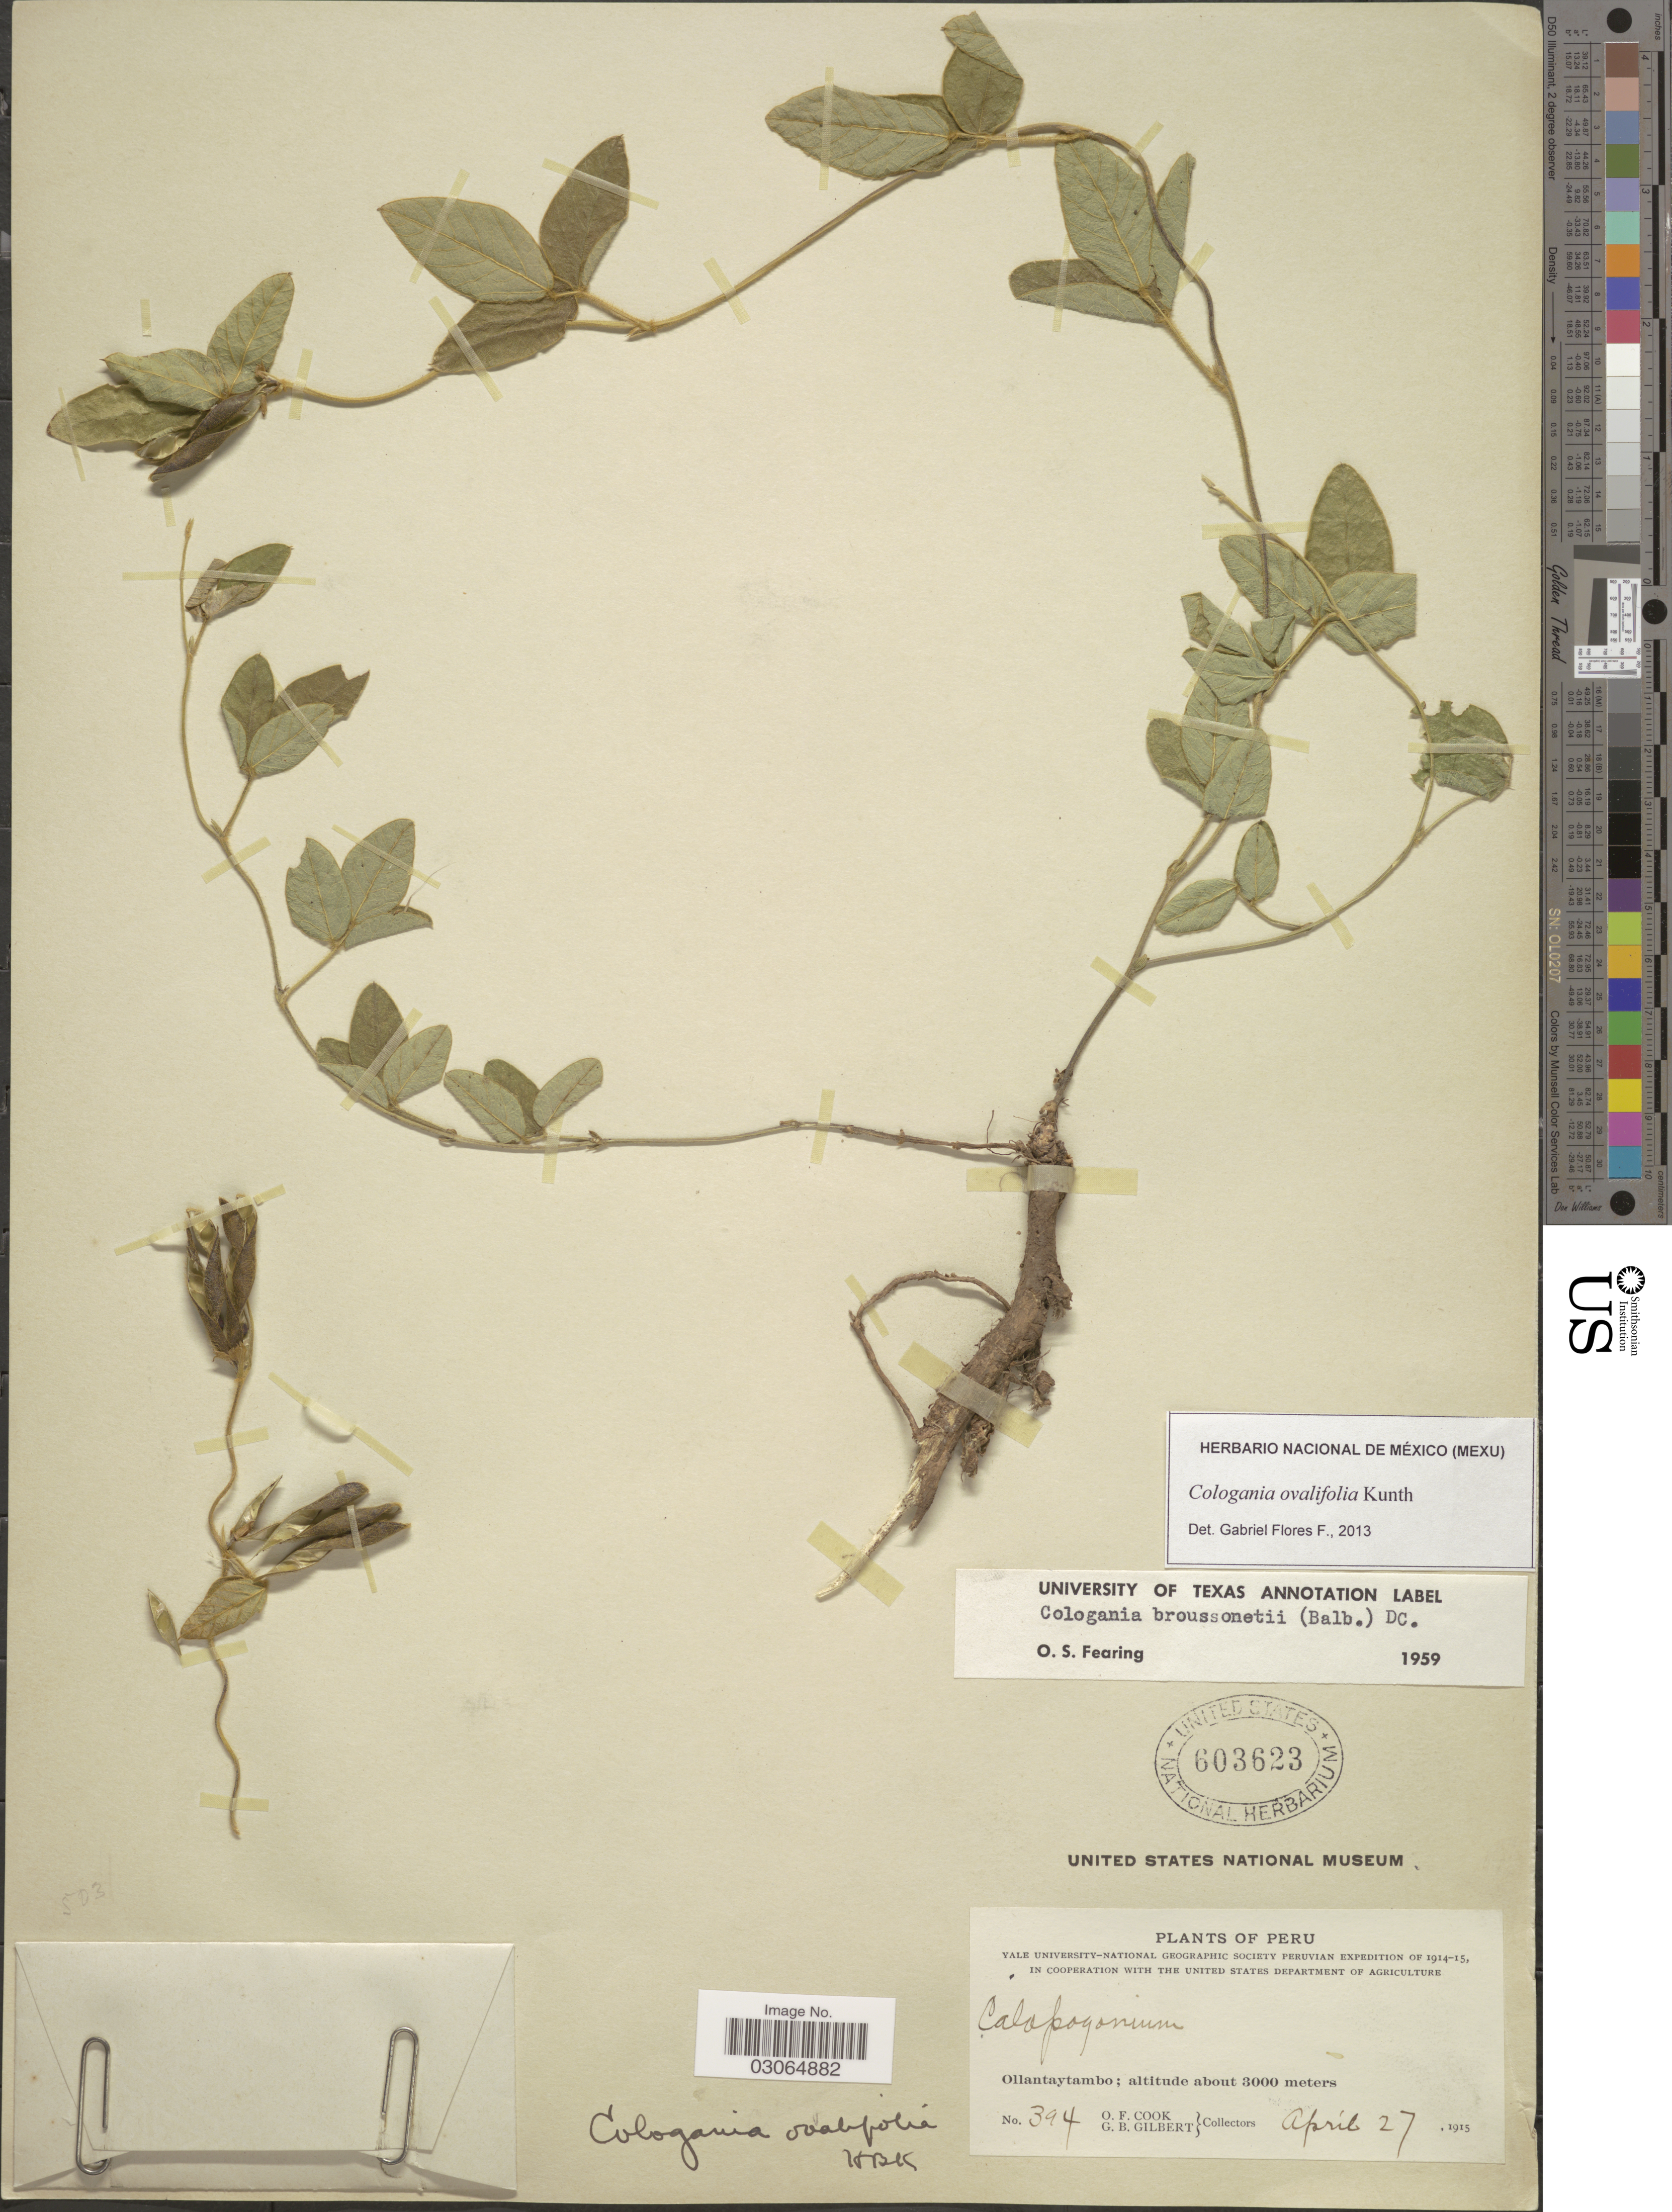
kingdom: Plantae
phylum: Tracheophyta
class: Magnoliopsida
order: Fabales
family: Fabaceae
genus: Cologania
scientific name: Cologania broussonetii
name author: (Balb.) DC.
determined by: Fearing, O. S.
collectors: O. F. Cook & G. B. Gilbert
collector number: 394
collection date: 1915-04-27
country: Peru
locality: Ollantaytambo.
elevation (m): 3000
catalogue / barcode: US 603623